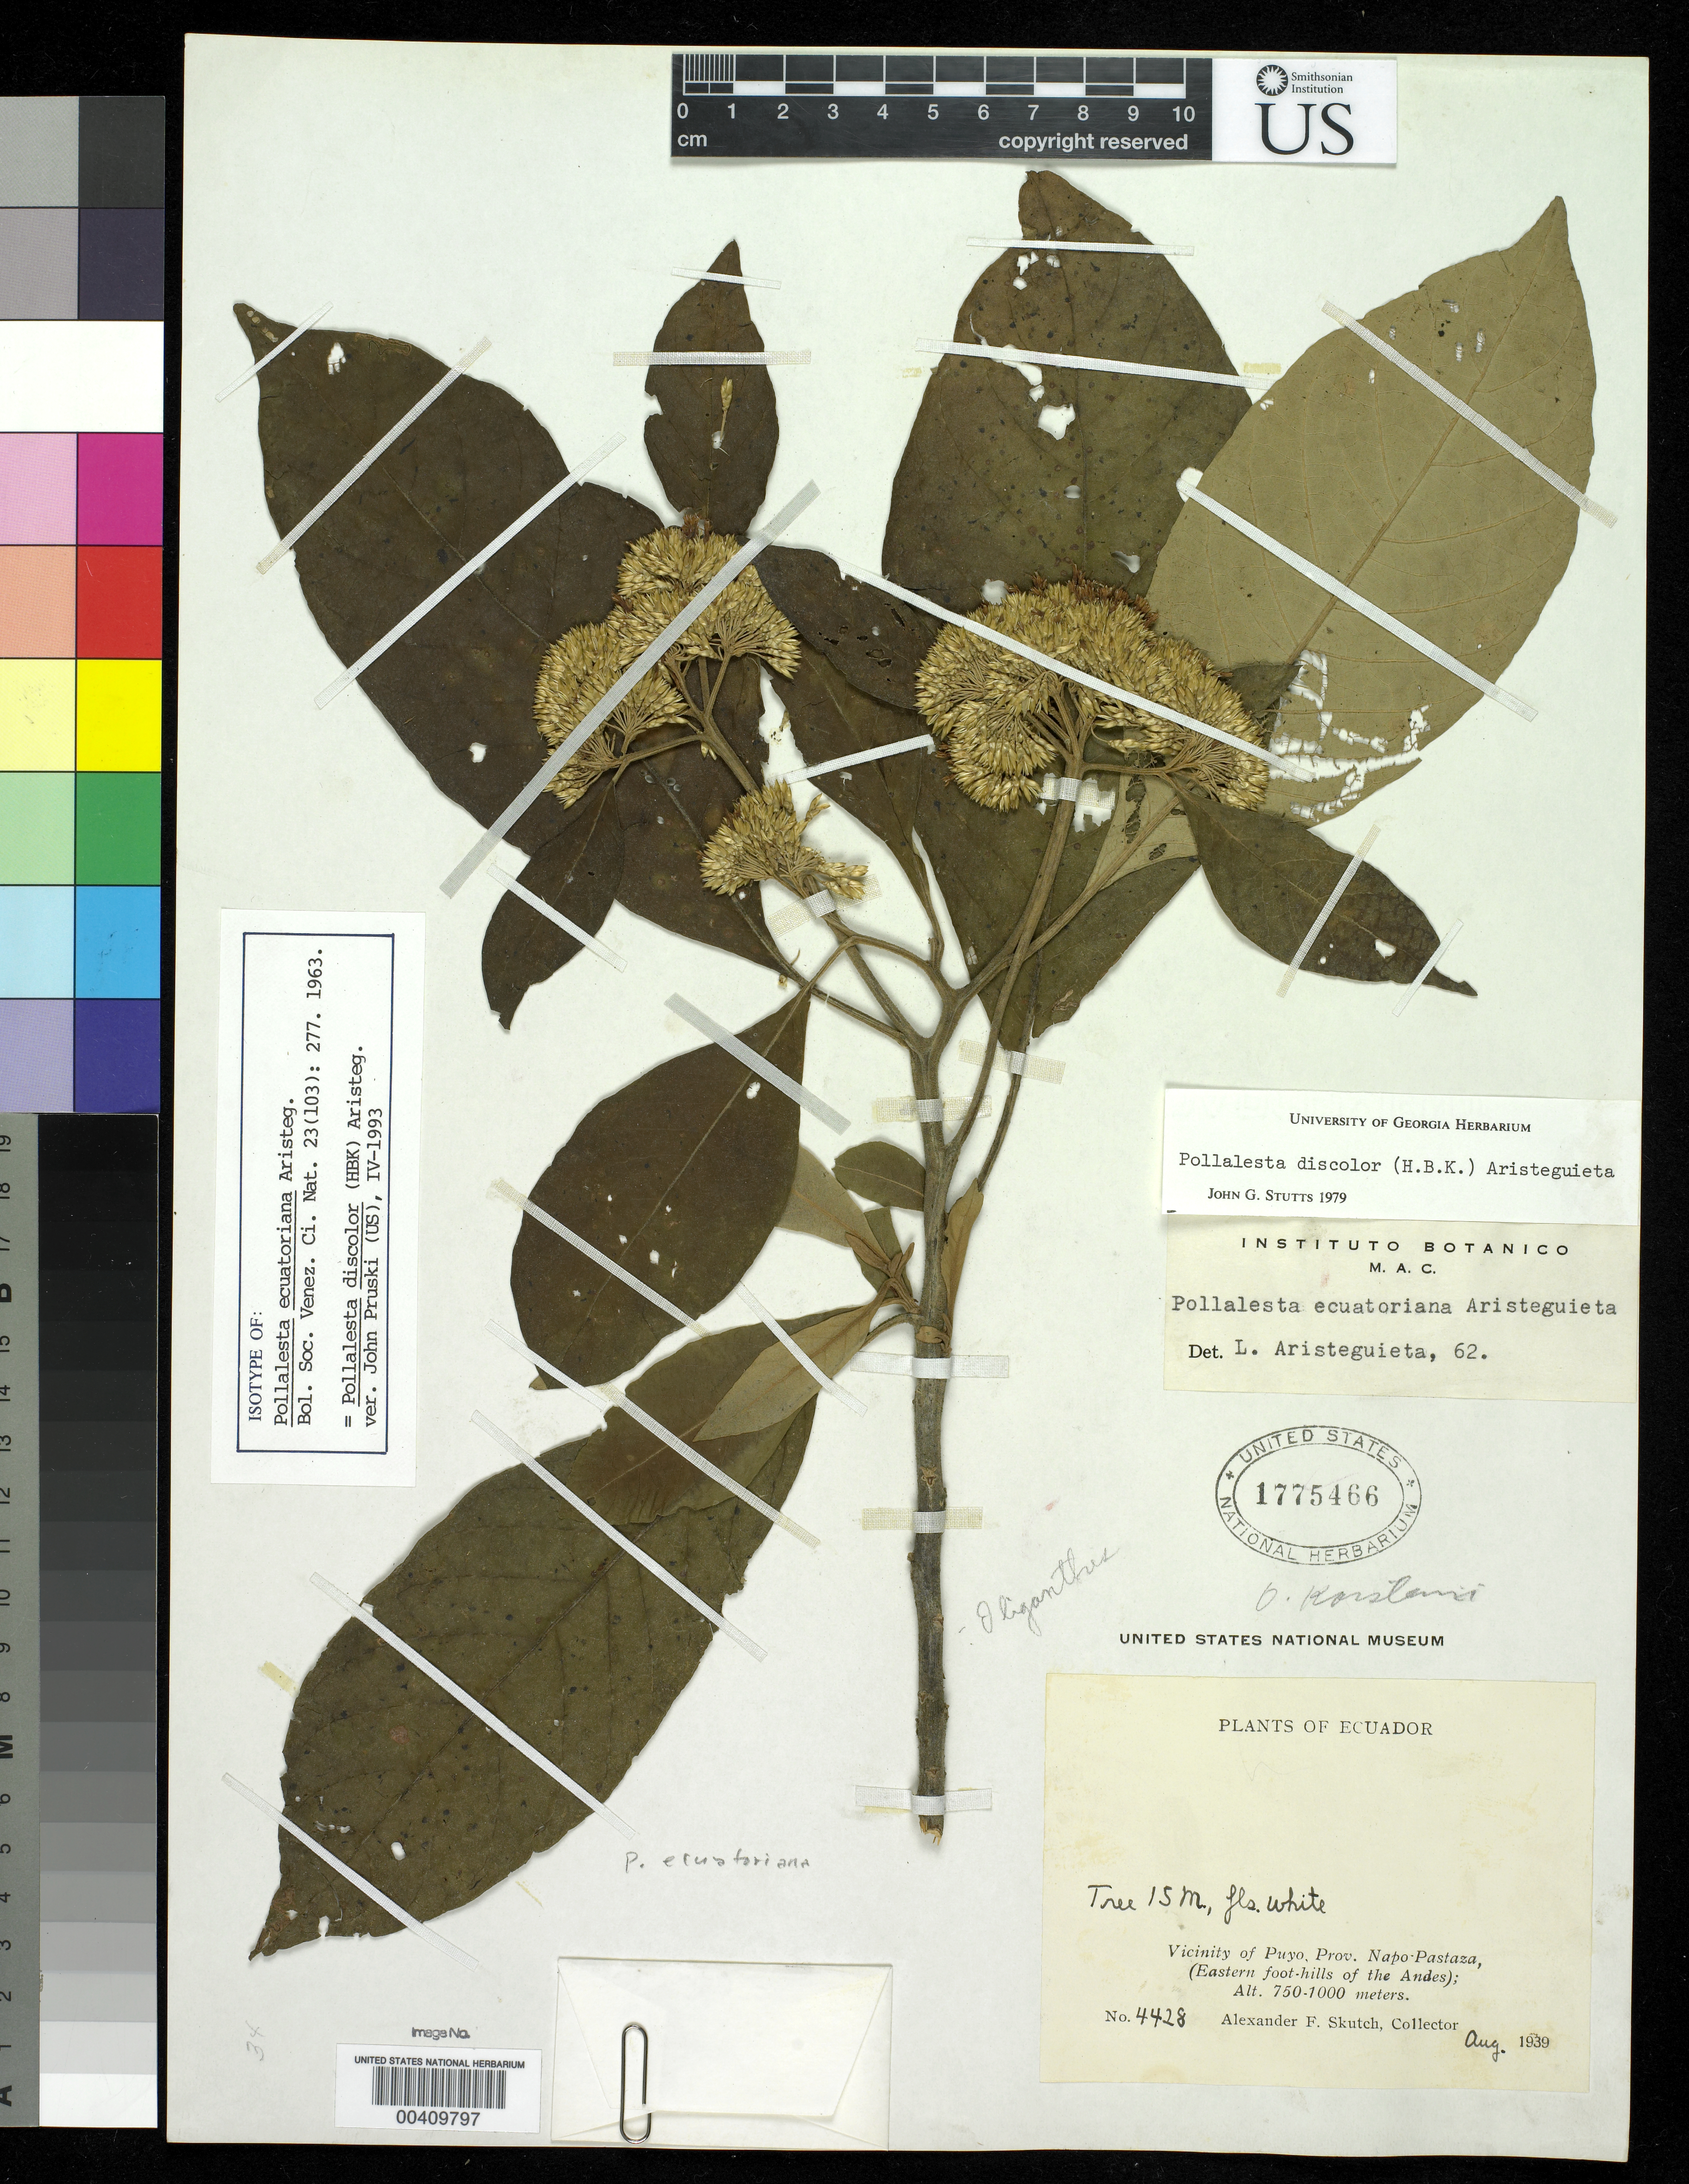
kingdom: Plantae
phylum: Tracheophyta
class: Magnoliopsida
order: Asterales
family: Asteraceae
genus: Pollalesta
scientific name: Pollalesta ecuatoriana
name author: Aristeg.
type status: Isotype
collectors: A. F. Skutch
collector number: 4428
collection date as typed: Aug 1939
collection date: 1939-08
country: Ecuador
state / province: Pastaza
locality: Vicinity of Puyo, eastern foothills of Andes.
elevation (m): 750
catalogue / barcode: US 1775466